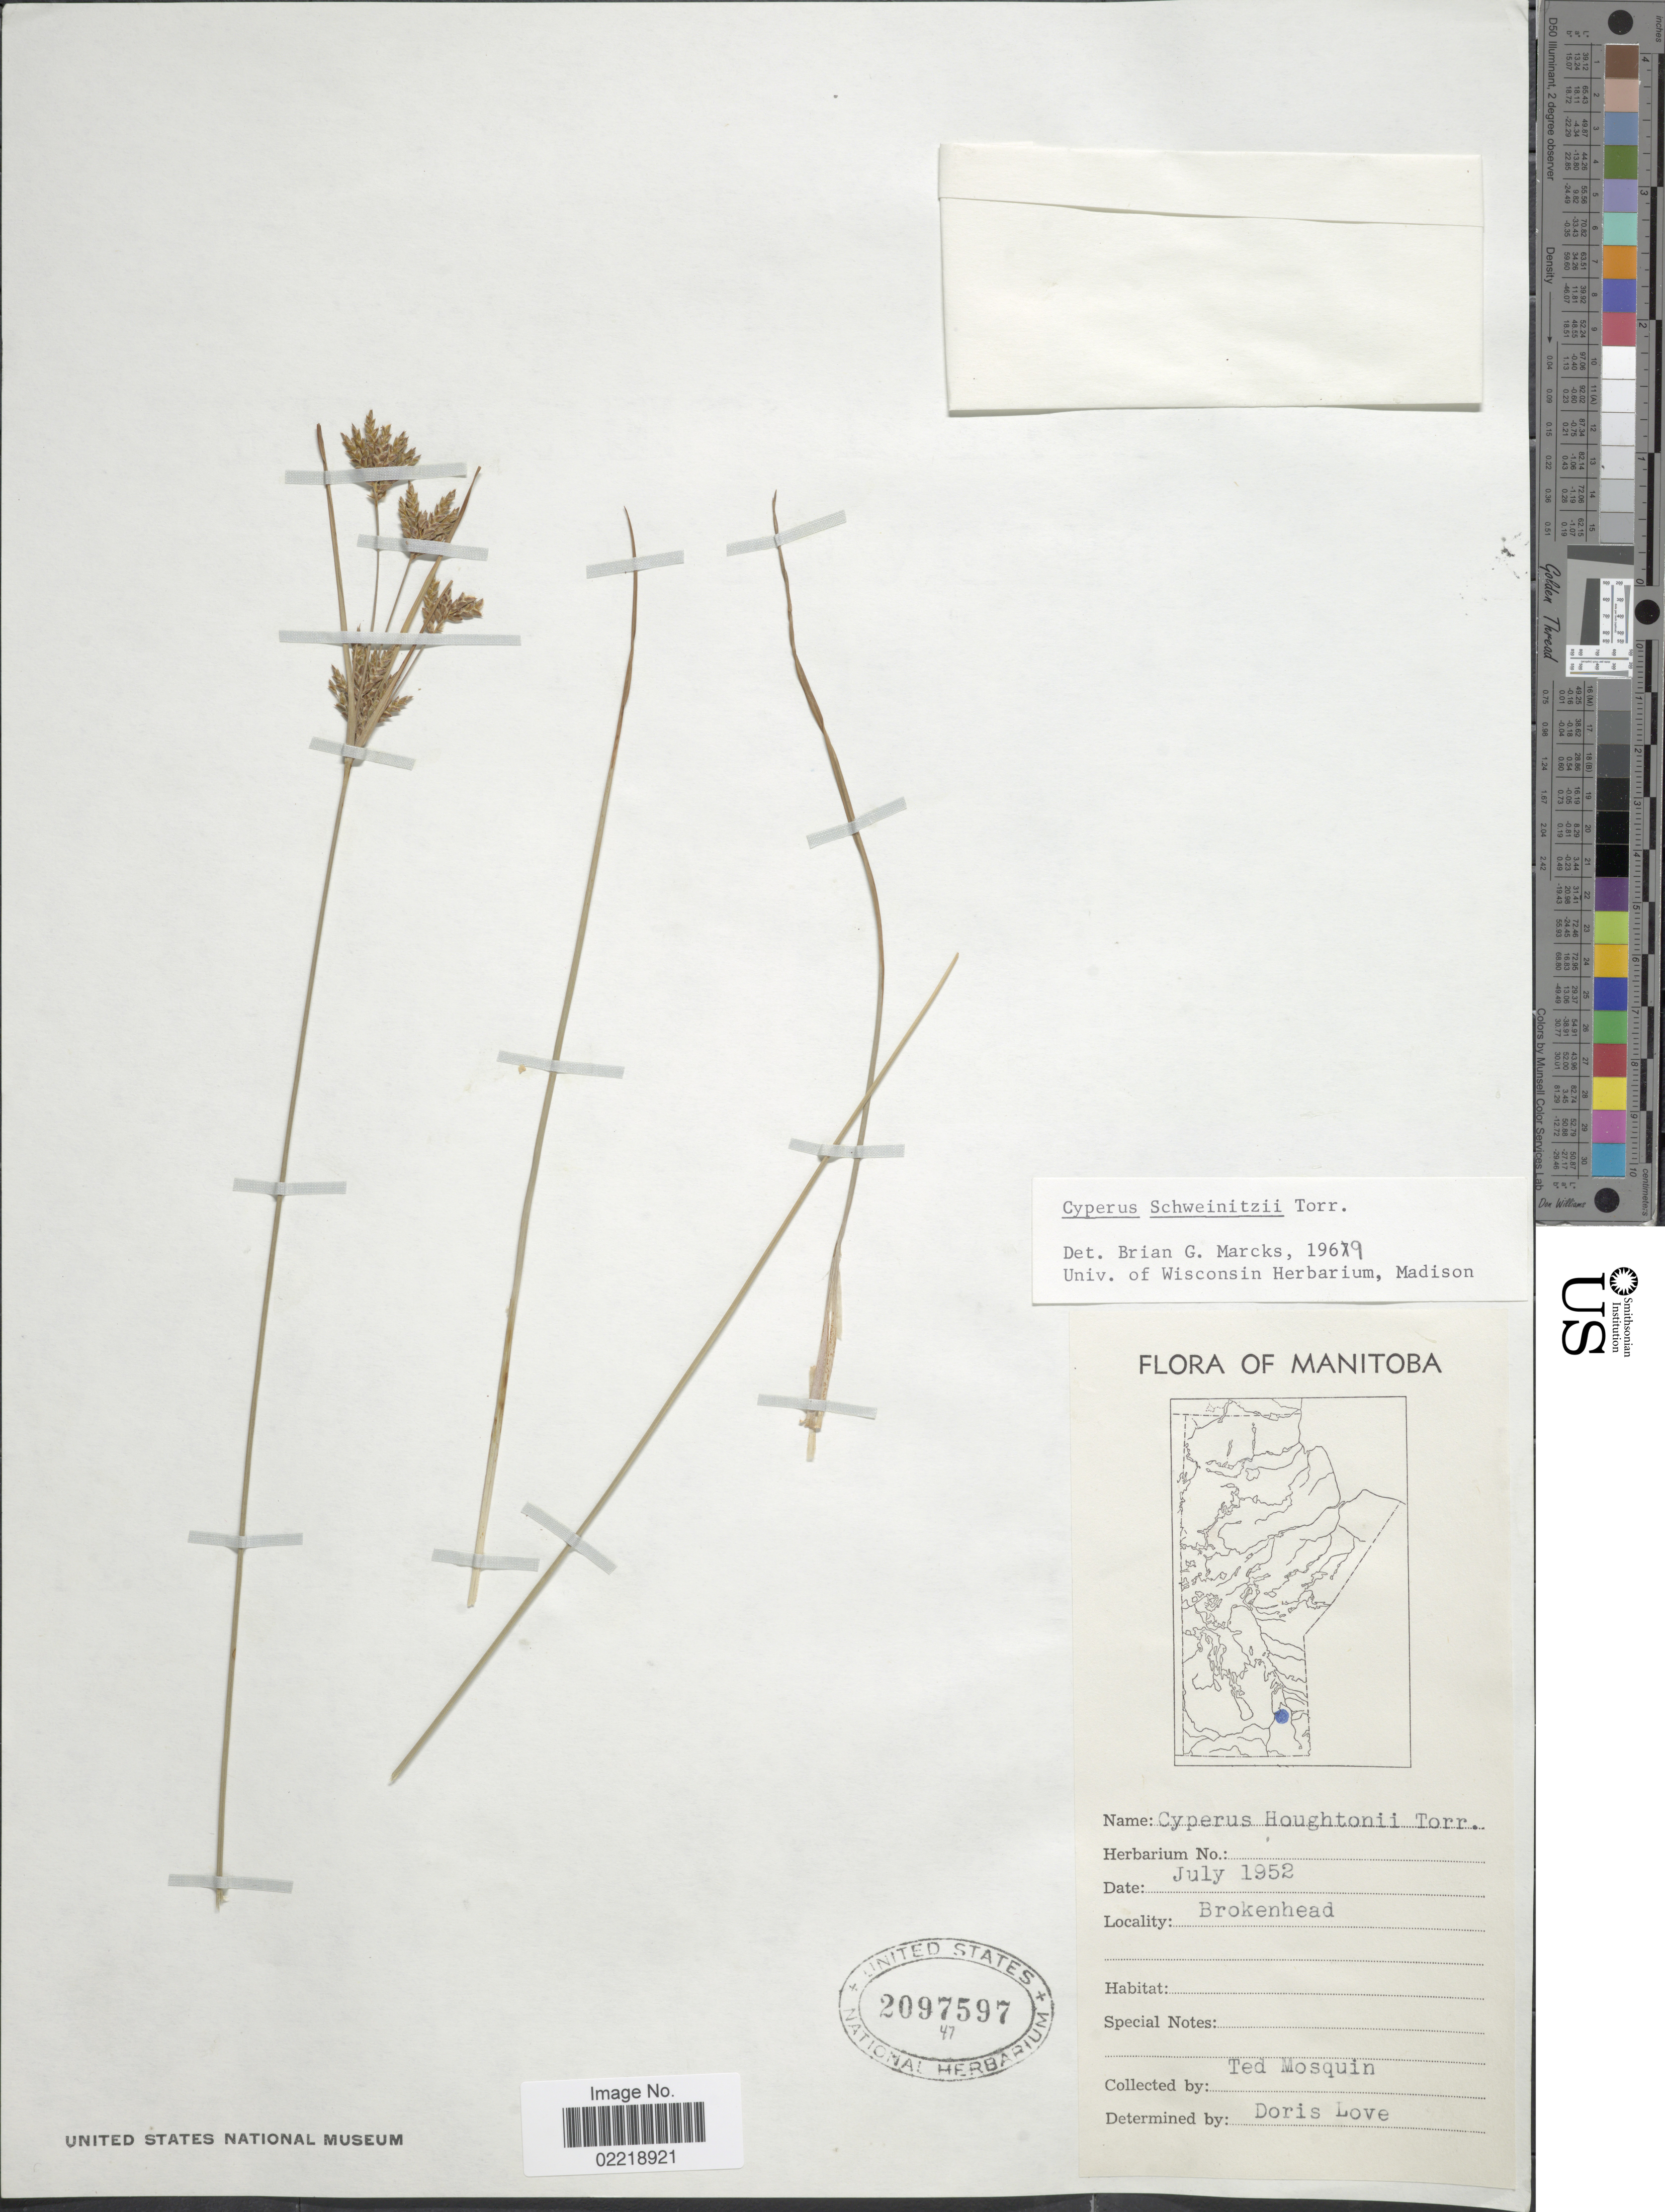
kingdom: Plantae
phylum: Tracheophyta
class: Liliopsida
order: Poales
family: Cyperaceae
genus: Cyperus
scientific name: Cyperus schweinitzii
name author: Torr.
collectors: T. Mosquin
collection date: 1952-06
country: Canada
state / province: Manitoba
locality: Brokenhead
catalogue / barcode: US 2097597